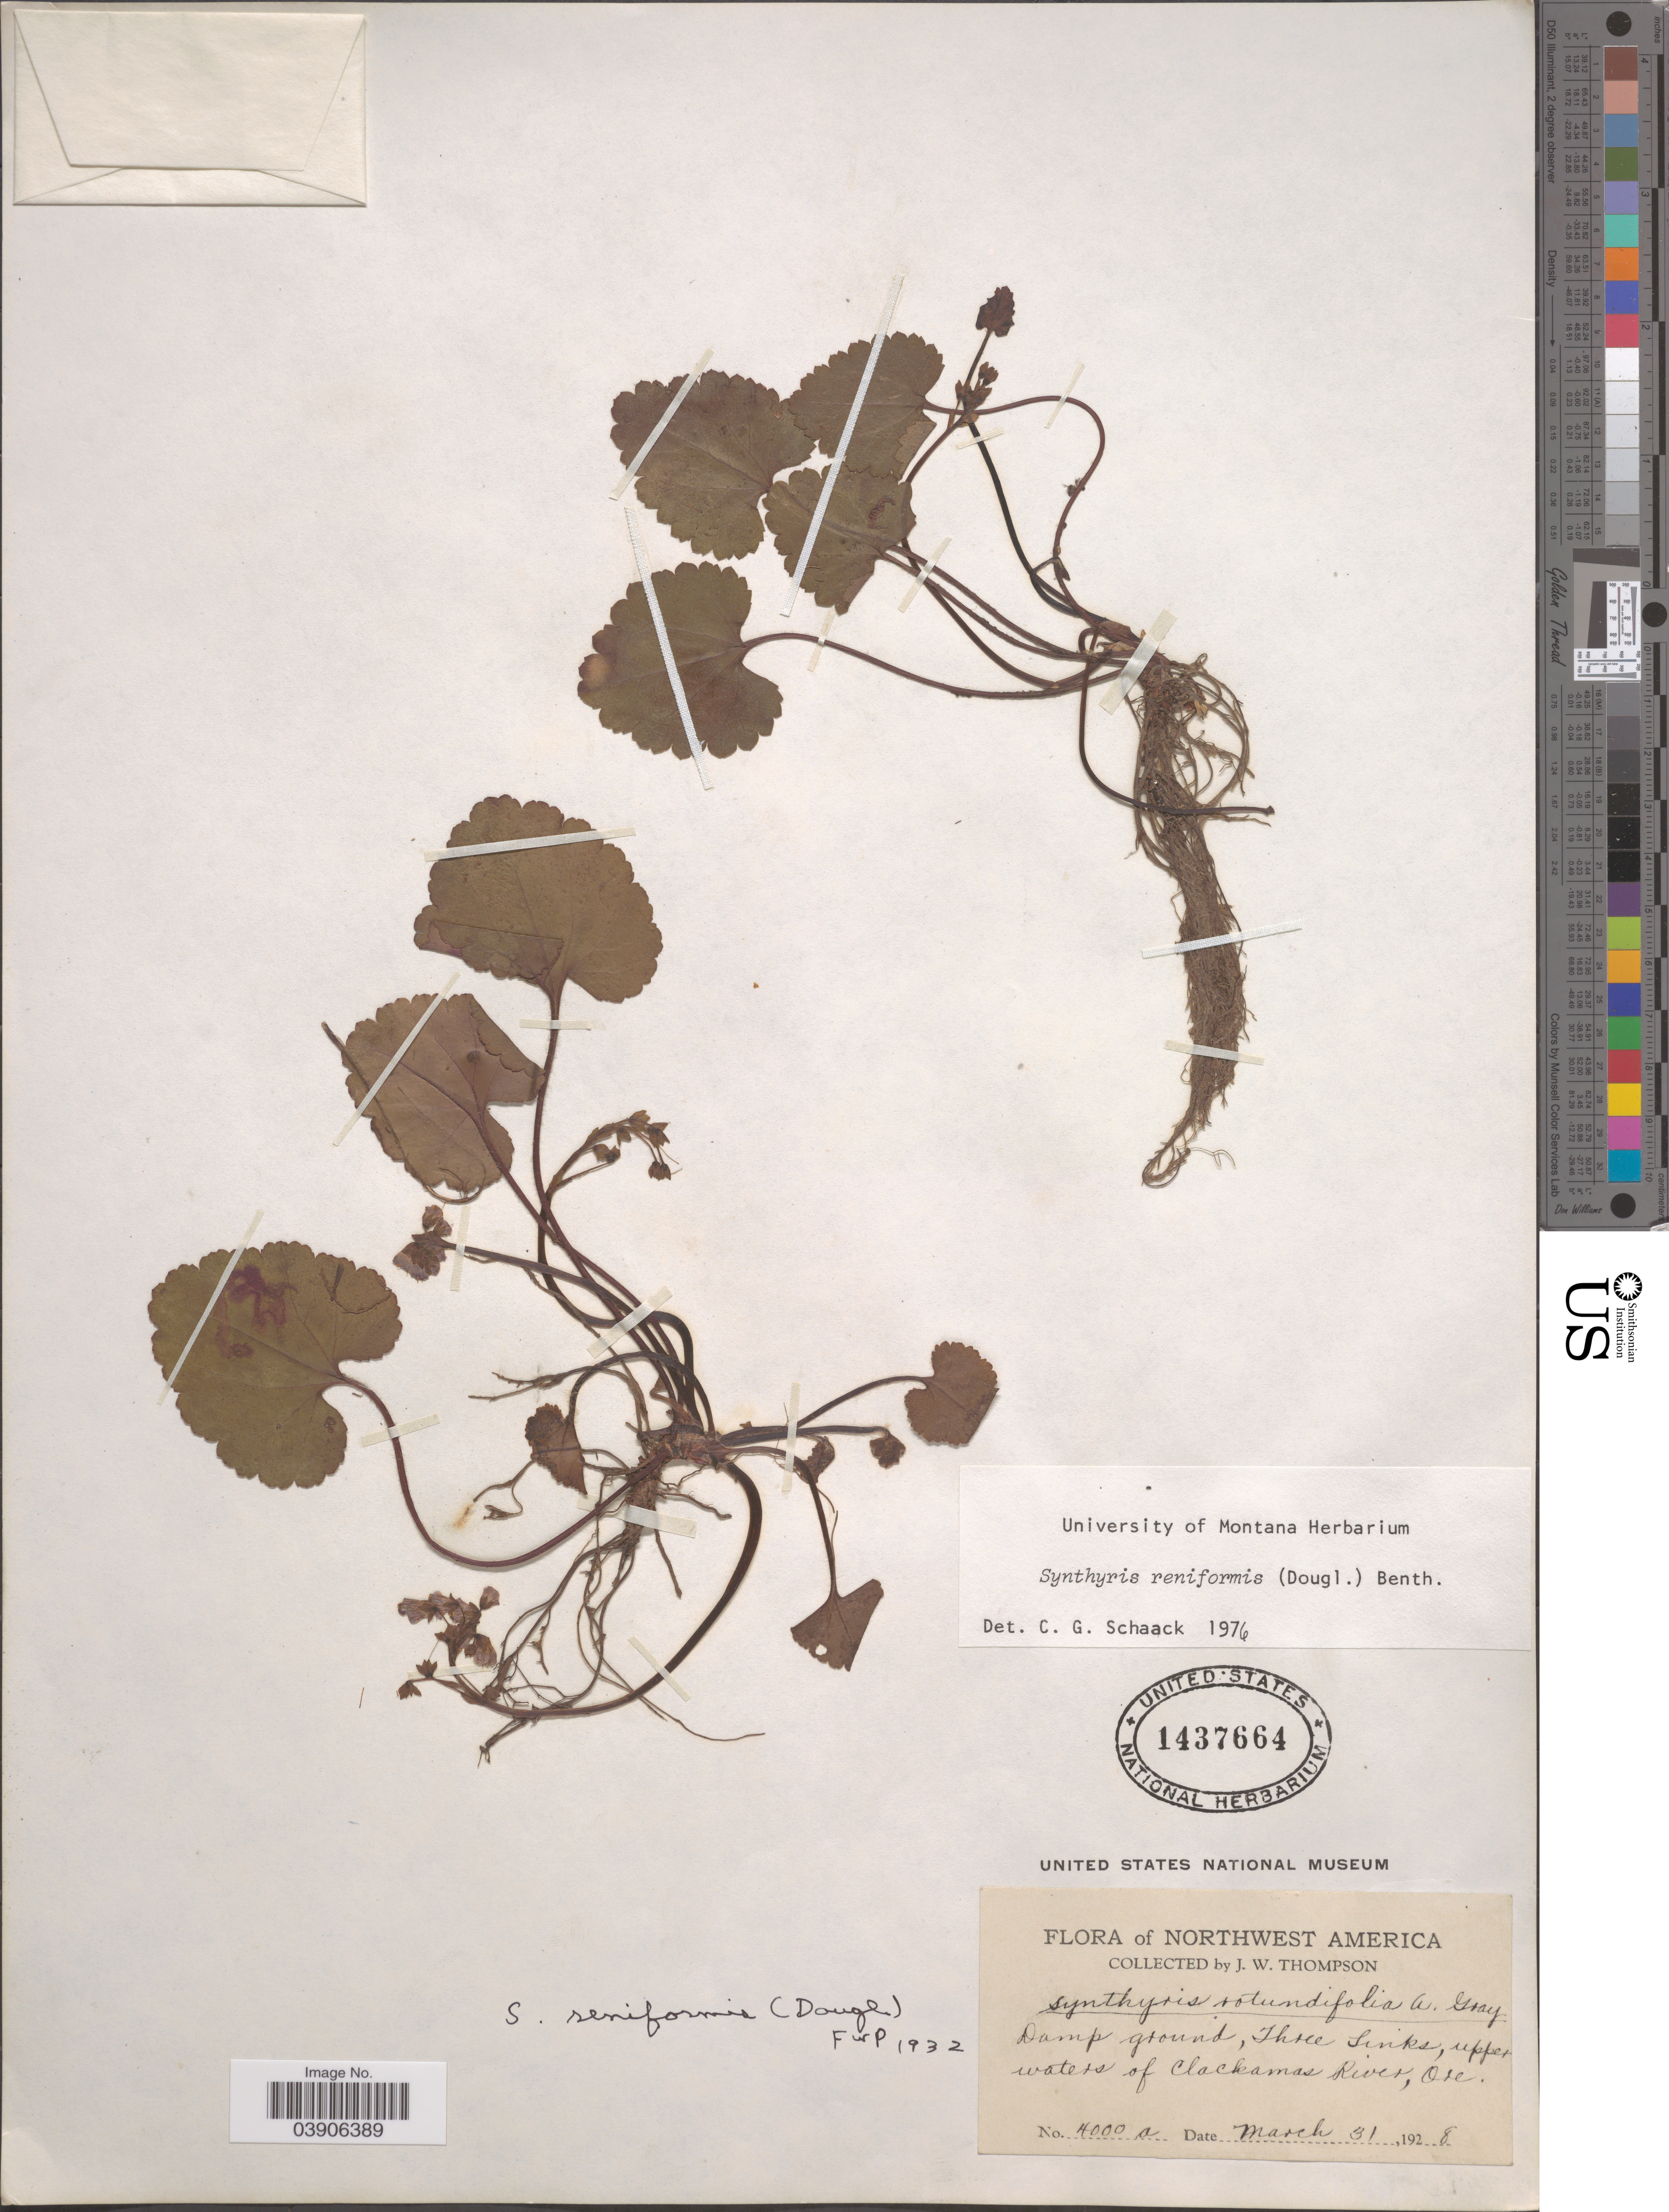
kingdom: Plantae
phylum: Tracheophyta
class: Magnoliopsida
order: Lamiales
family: Plantaginaceae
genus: Synthyris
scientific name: Synthyris reniformis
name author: Benth.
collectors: J. Thompson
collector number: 4000a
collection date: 1928-03-31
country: United States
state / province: Oregon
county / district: Clackamas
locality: Northwest America. Damp ground, Three Links, upper waters of Clackamas River.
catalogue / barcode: US 1437664